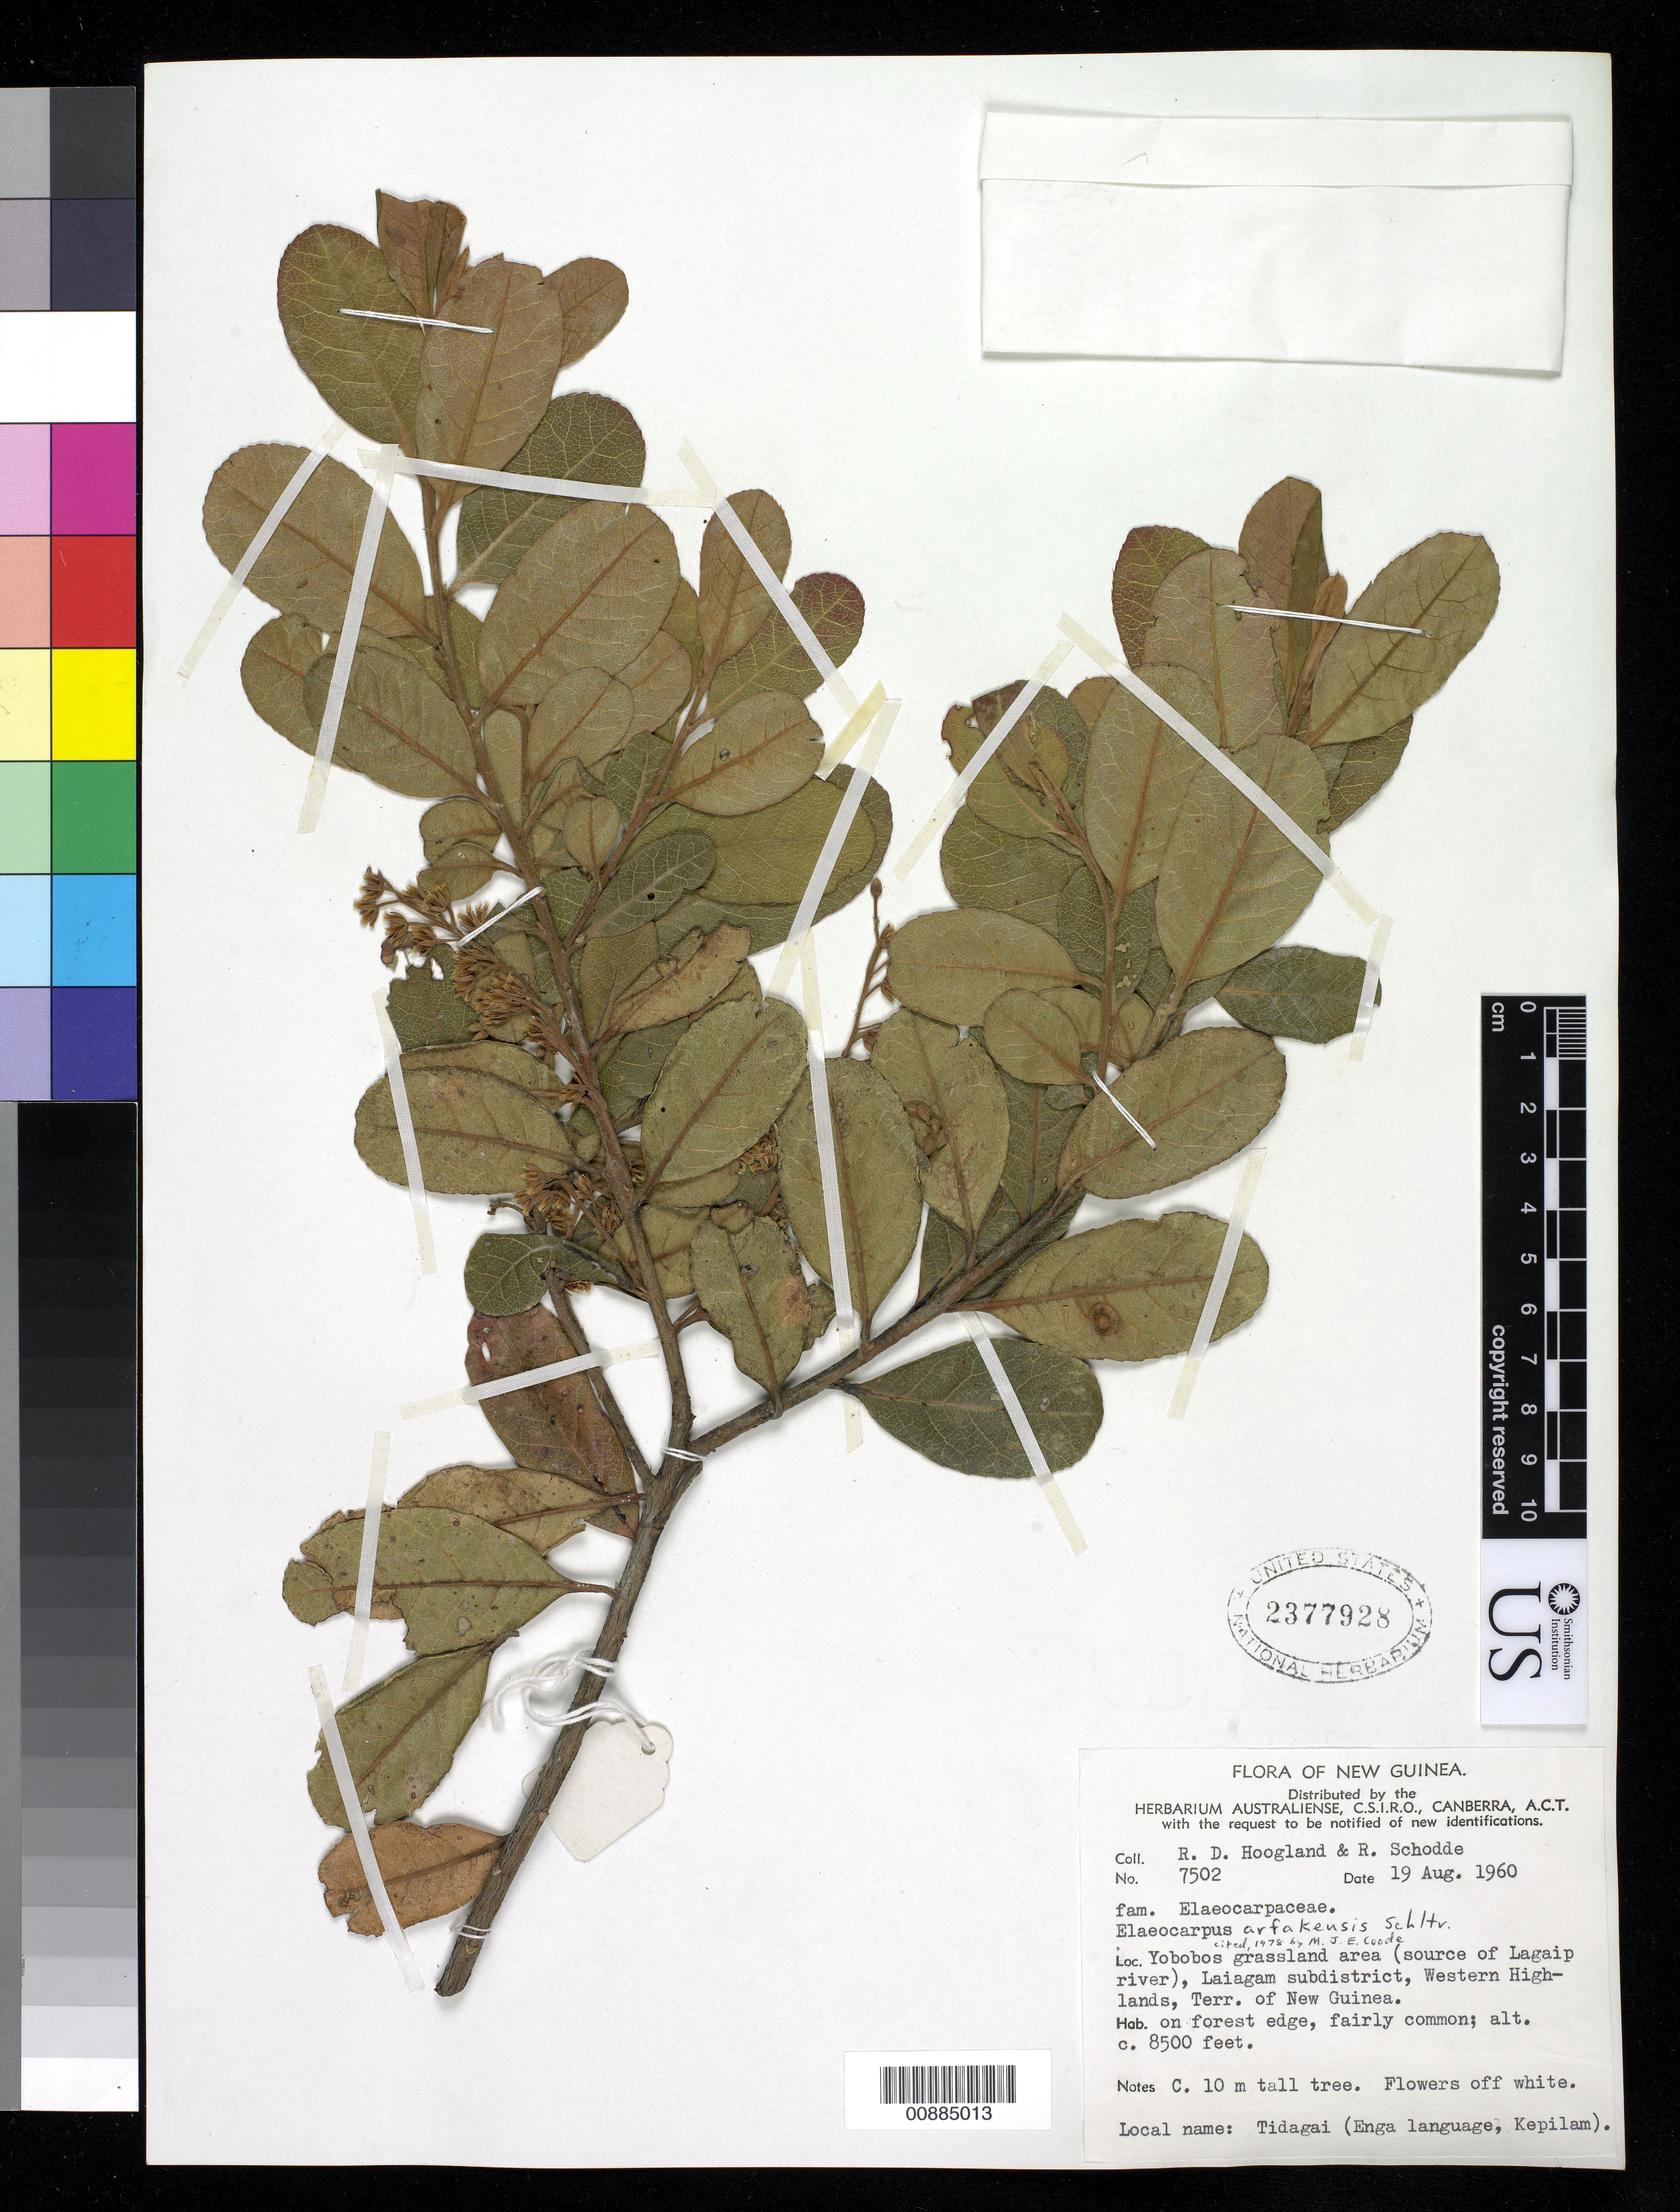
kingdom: Plantae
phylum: Tracheophyta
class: Magnoliopsida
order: Oxalidales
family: Elaeocarpaceae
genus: Elaeocarpus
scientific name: Elaeocarpus arfakensis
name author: Schltr.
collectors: R. D. Hoogland & R. Schodde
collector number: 7502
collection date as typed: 19 Aug 1960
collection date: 1960-08-19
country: Papua New Guinea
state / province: Enga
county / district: Laiagam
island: New Guinea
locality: Yobobos grassland area (source of Lagaip River)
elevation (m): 2591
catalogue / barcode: US 2377928